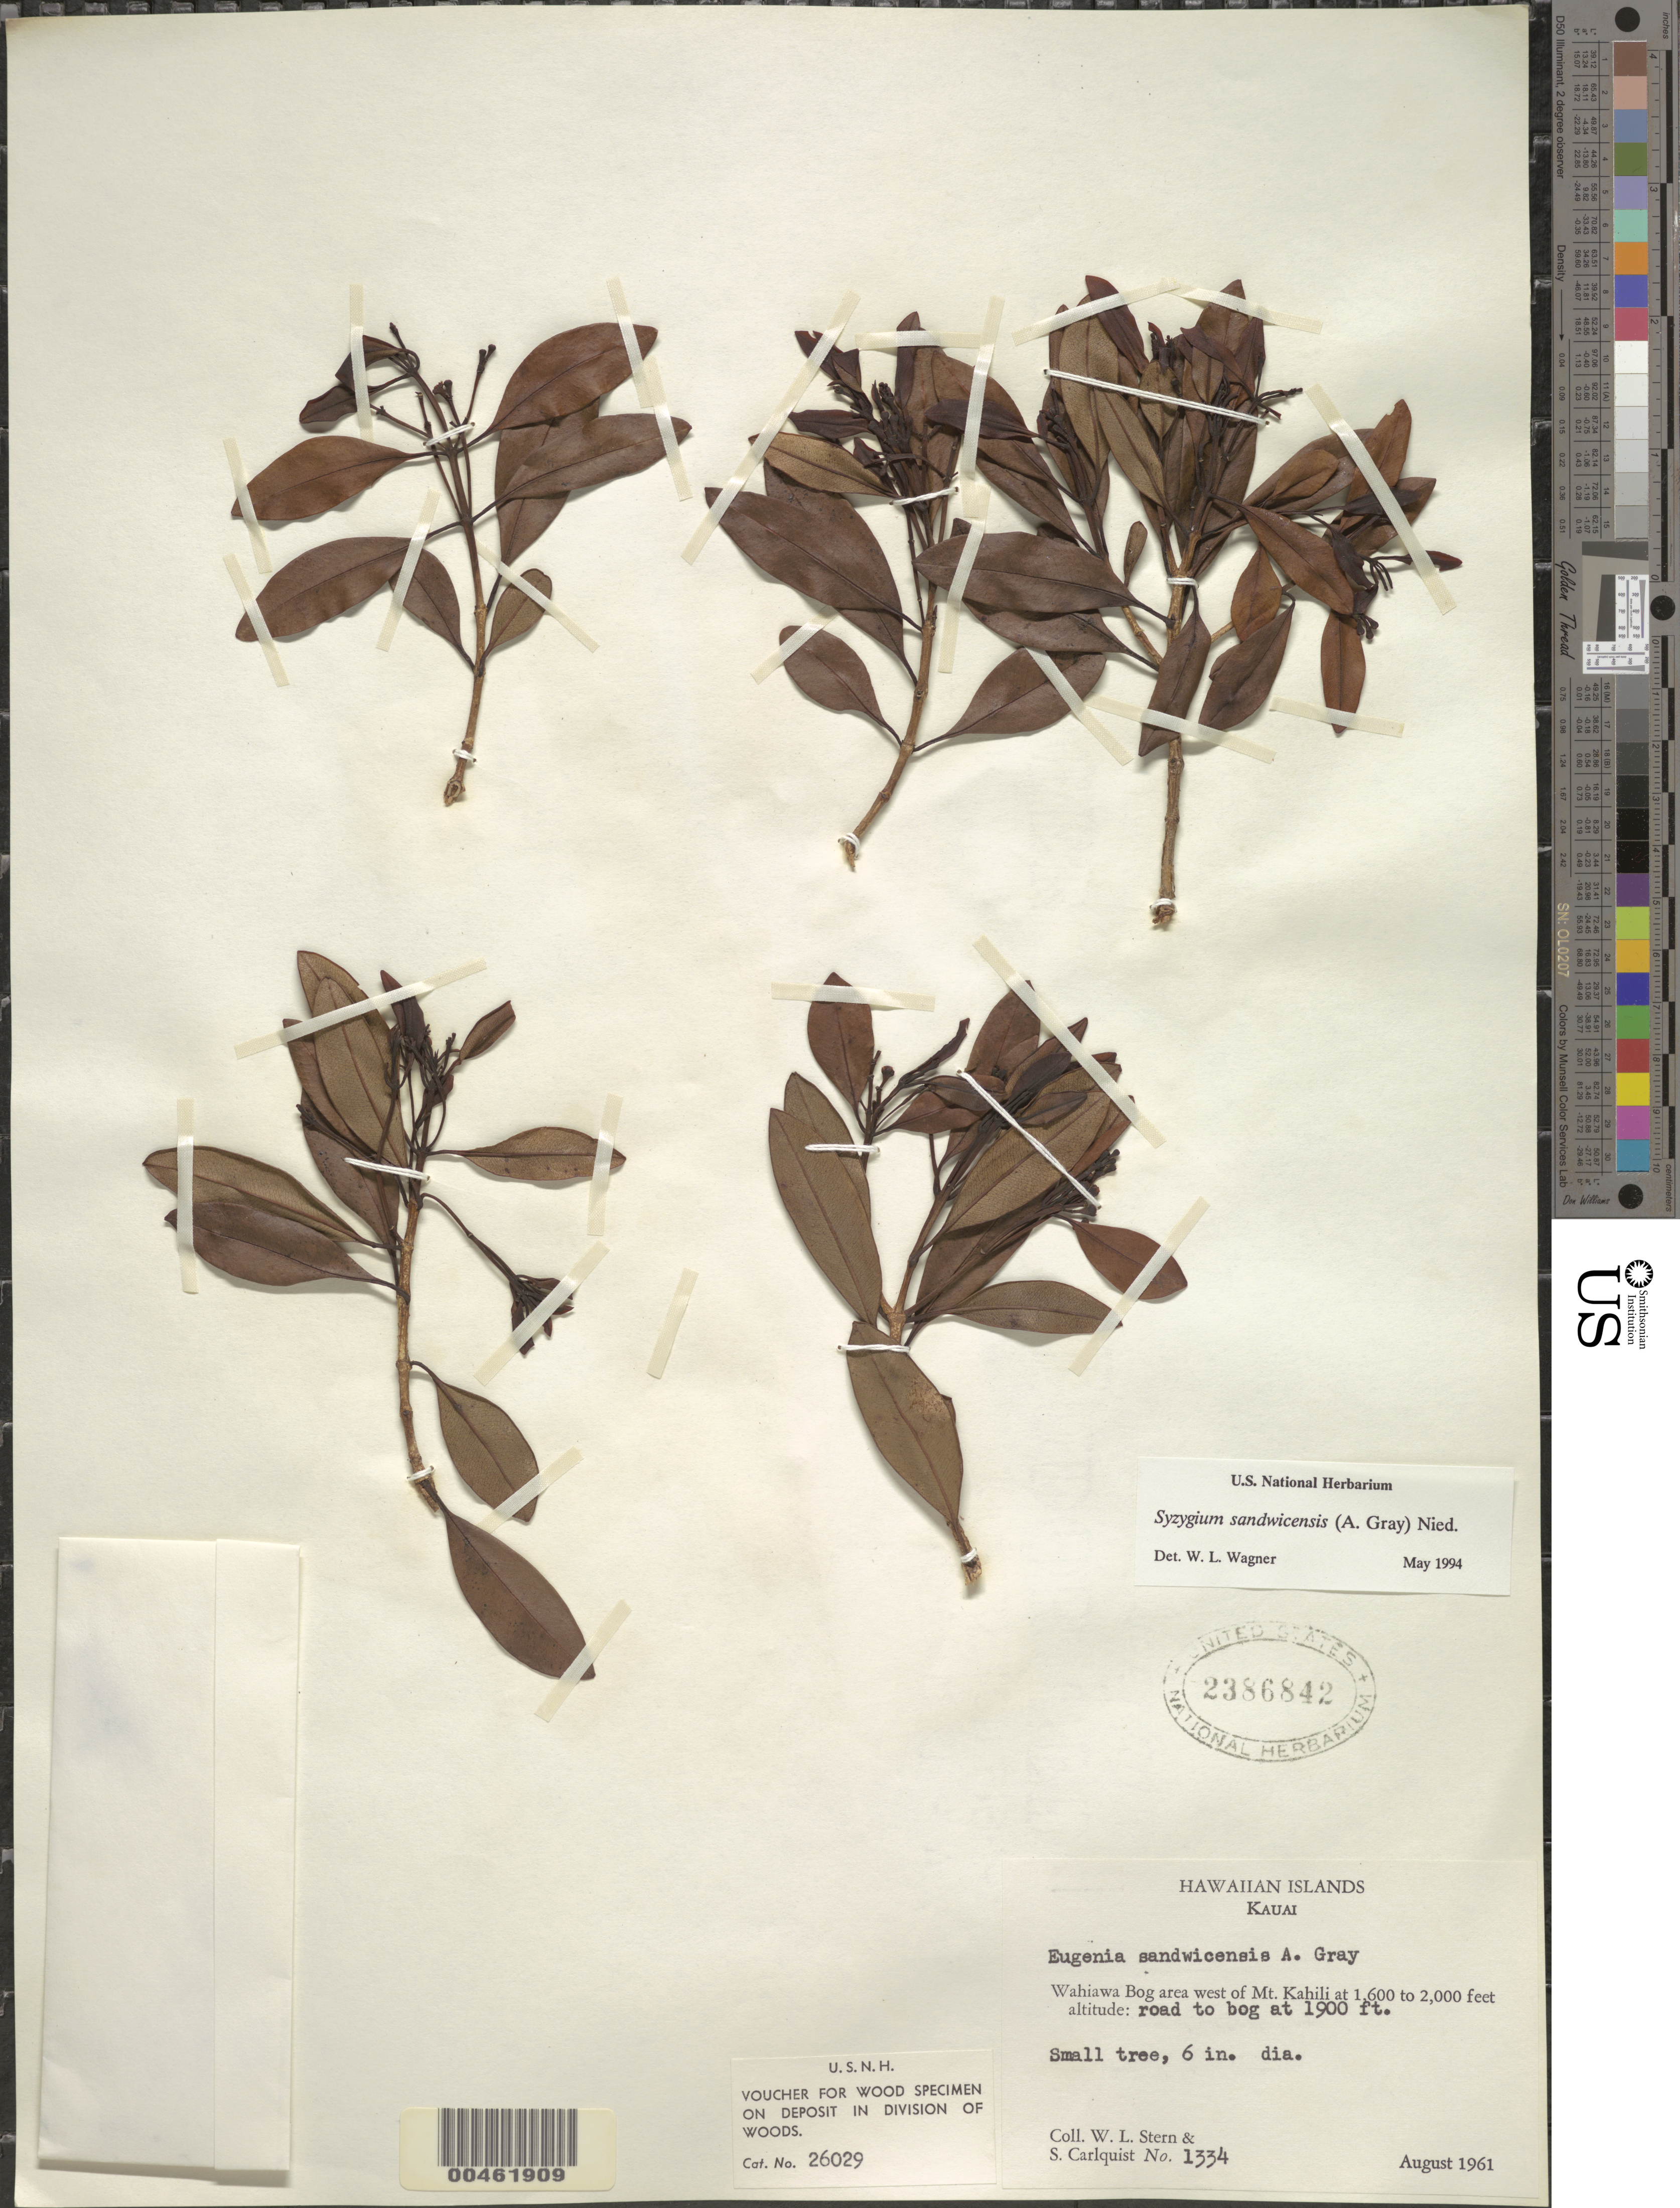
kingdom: Plantae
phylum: Tracheophyta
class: Magnoliopsida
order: Myrtales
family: Myrtaceae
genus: Syzygium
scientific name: Syzygium sandwicense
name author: (A. Gray) Müll. Stuttg.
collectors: W. L. Stern & S. Carlquist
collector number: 1334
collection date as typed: Aug 1961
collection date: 1961-08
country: United States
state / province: Hawaii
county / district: Kauai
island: Kaua'i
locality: Wahiawa Bog area W of Mount Kahili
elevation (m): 579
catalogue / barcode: US 2386842